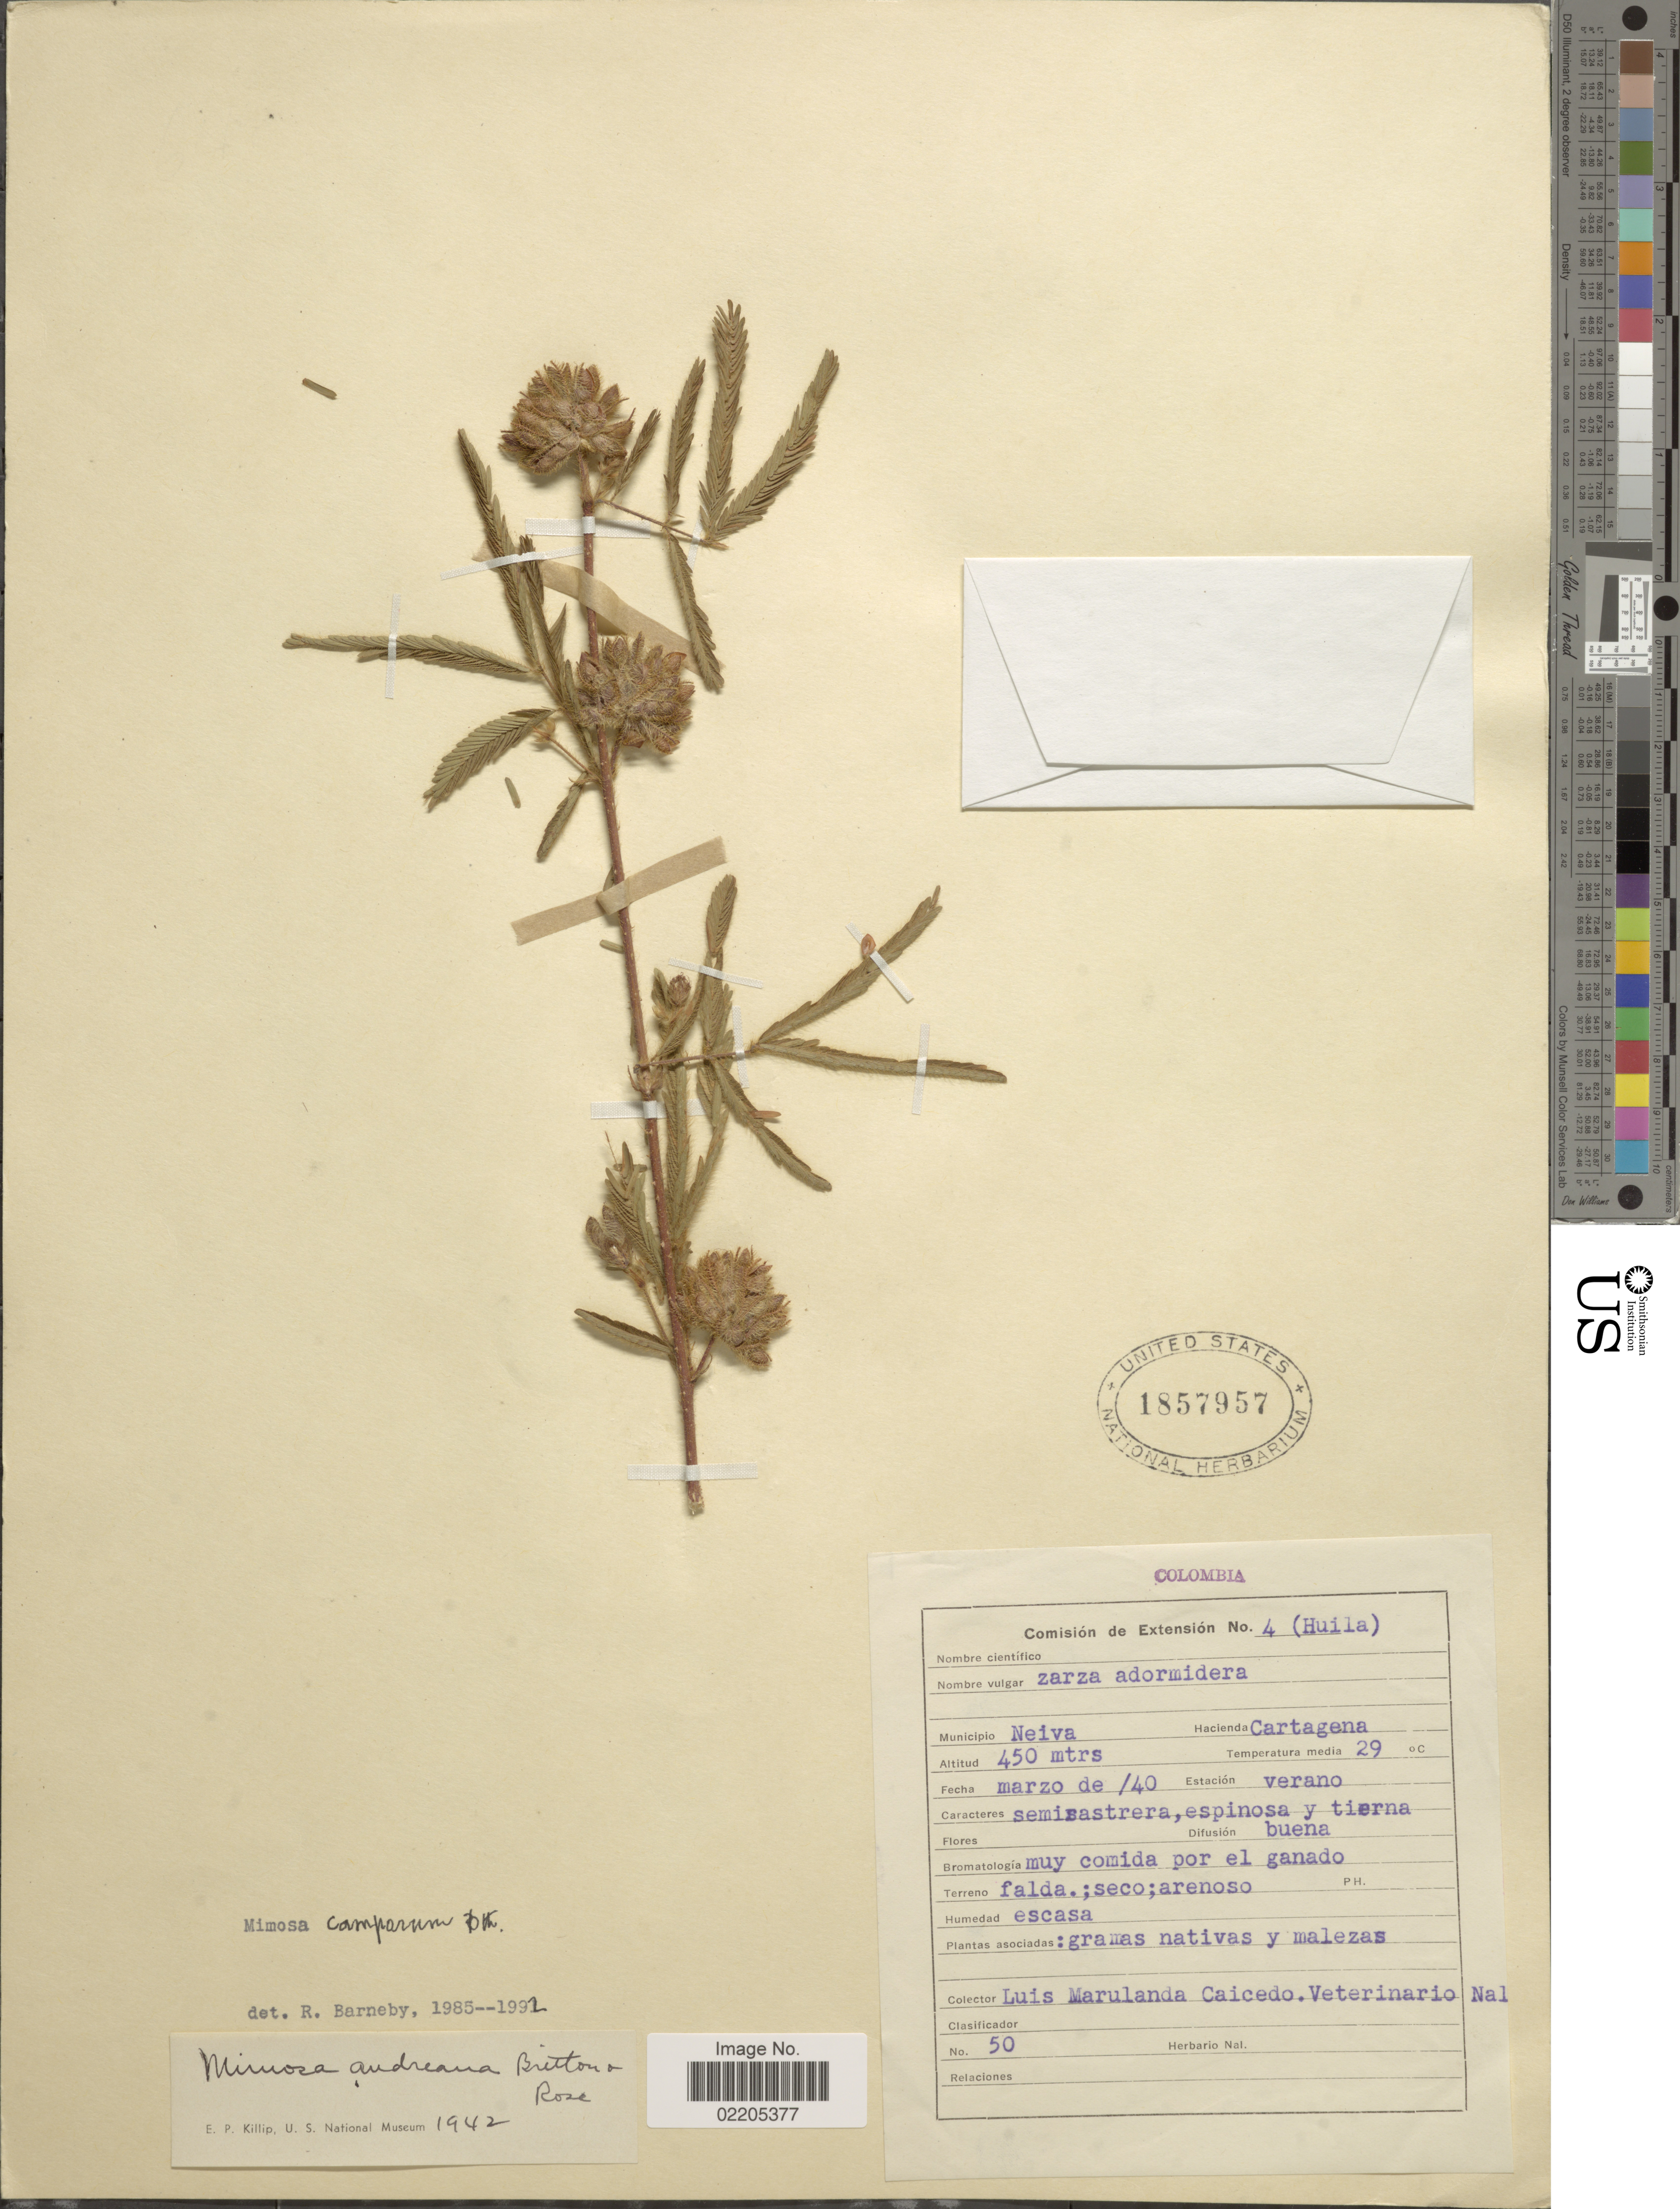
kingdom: Plantae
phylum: Tracheophyta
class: Magnoliopsida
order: Fabales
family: Fabaceae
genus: Mimosa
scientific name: Mimosa camporum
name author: Benth.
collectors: L. Marulanda Caicedo & V. Nal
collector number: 50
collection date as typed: Transcribed d/m/y: /3/40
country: Colombia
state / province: Huila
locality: Municipio Neiva, Hacienda Cartagena.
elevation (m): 450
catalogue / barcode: US 1857957